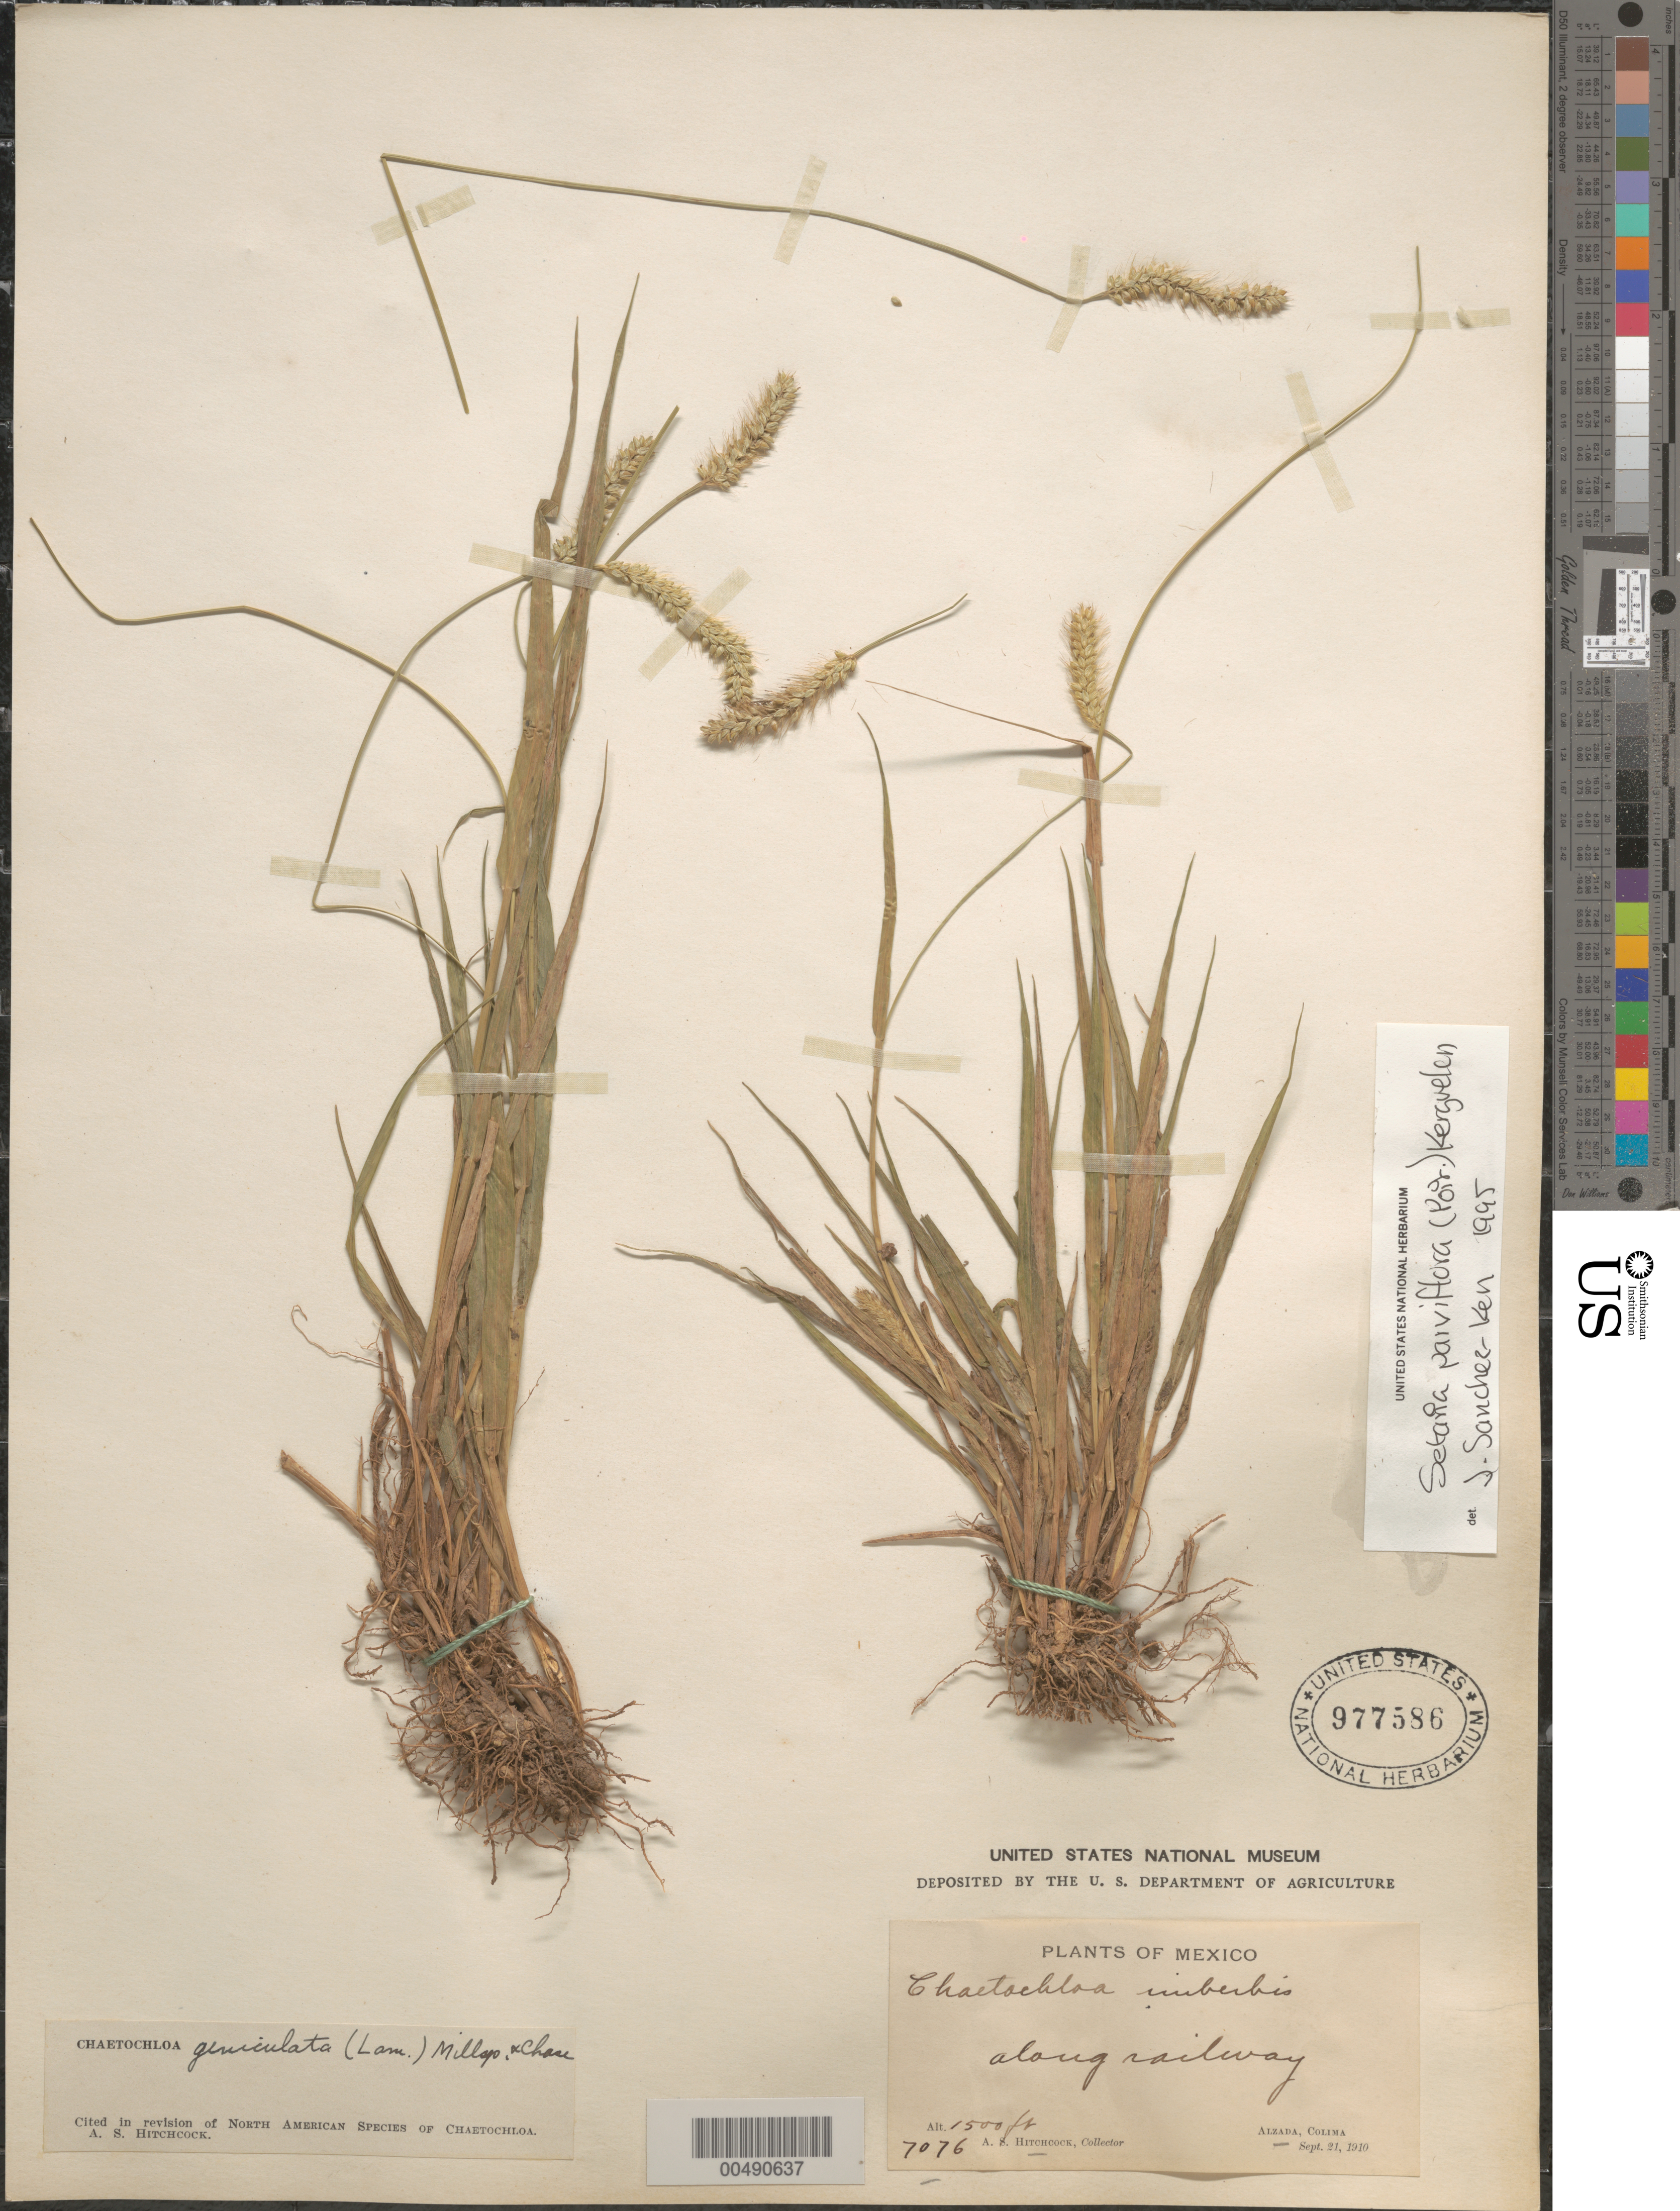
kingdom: Plantae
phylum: Tracheophyta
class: Liliopsida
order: Poales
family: Poaceae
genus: Setaria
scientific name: Setaria parviflora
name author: (Poir.) Kerguélen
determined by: Sánchez-Ken, J. G.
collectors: A. S. Hitchcock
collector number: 7076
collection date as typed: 21 Sep 1910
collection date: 1910-09-21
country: Mexico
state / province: Colima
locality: Alzada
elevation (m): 457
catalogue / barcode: US 977586